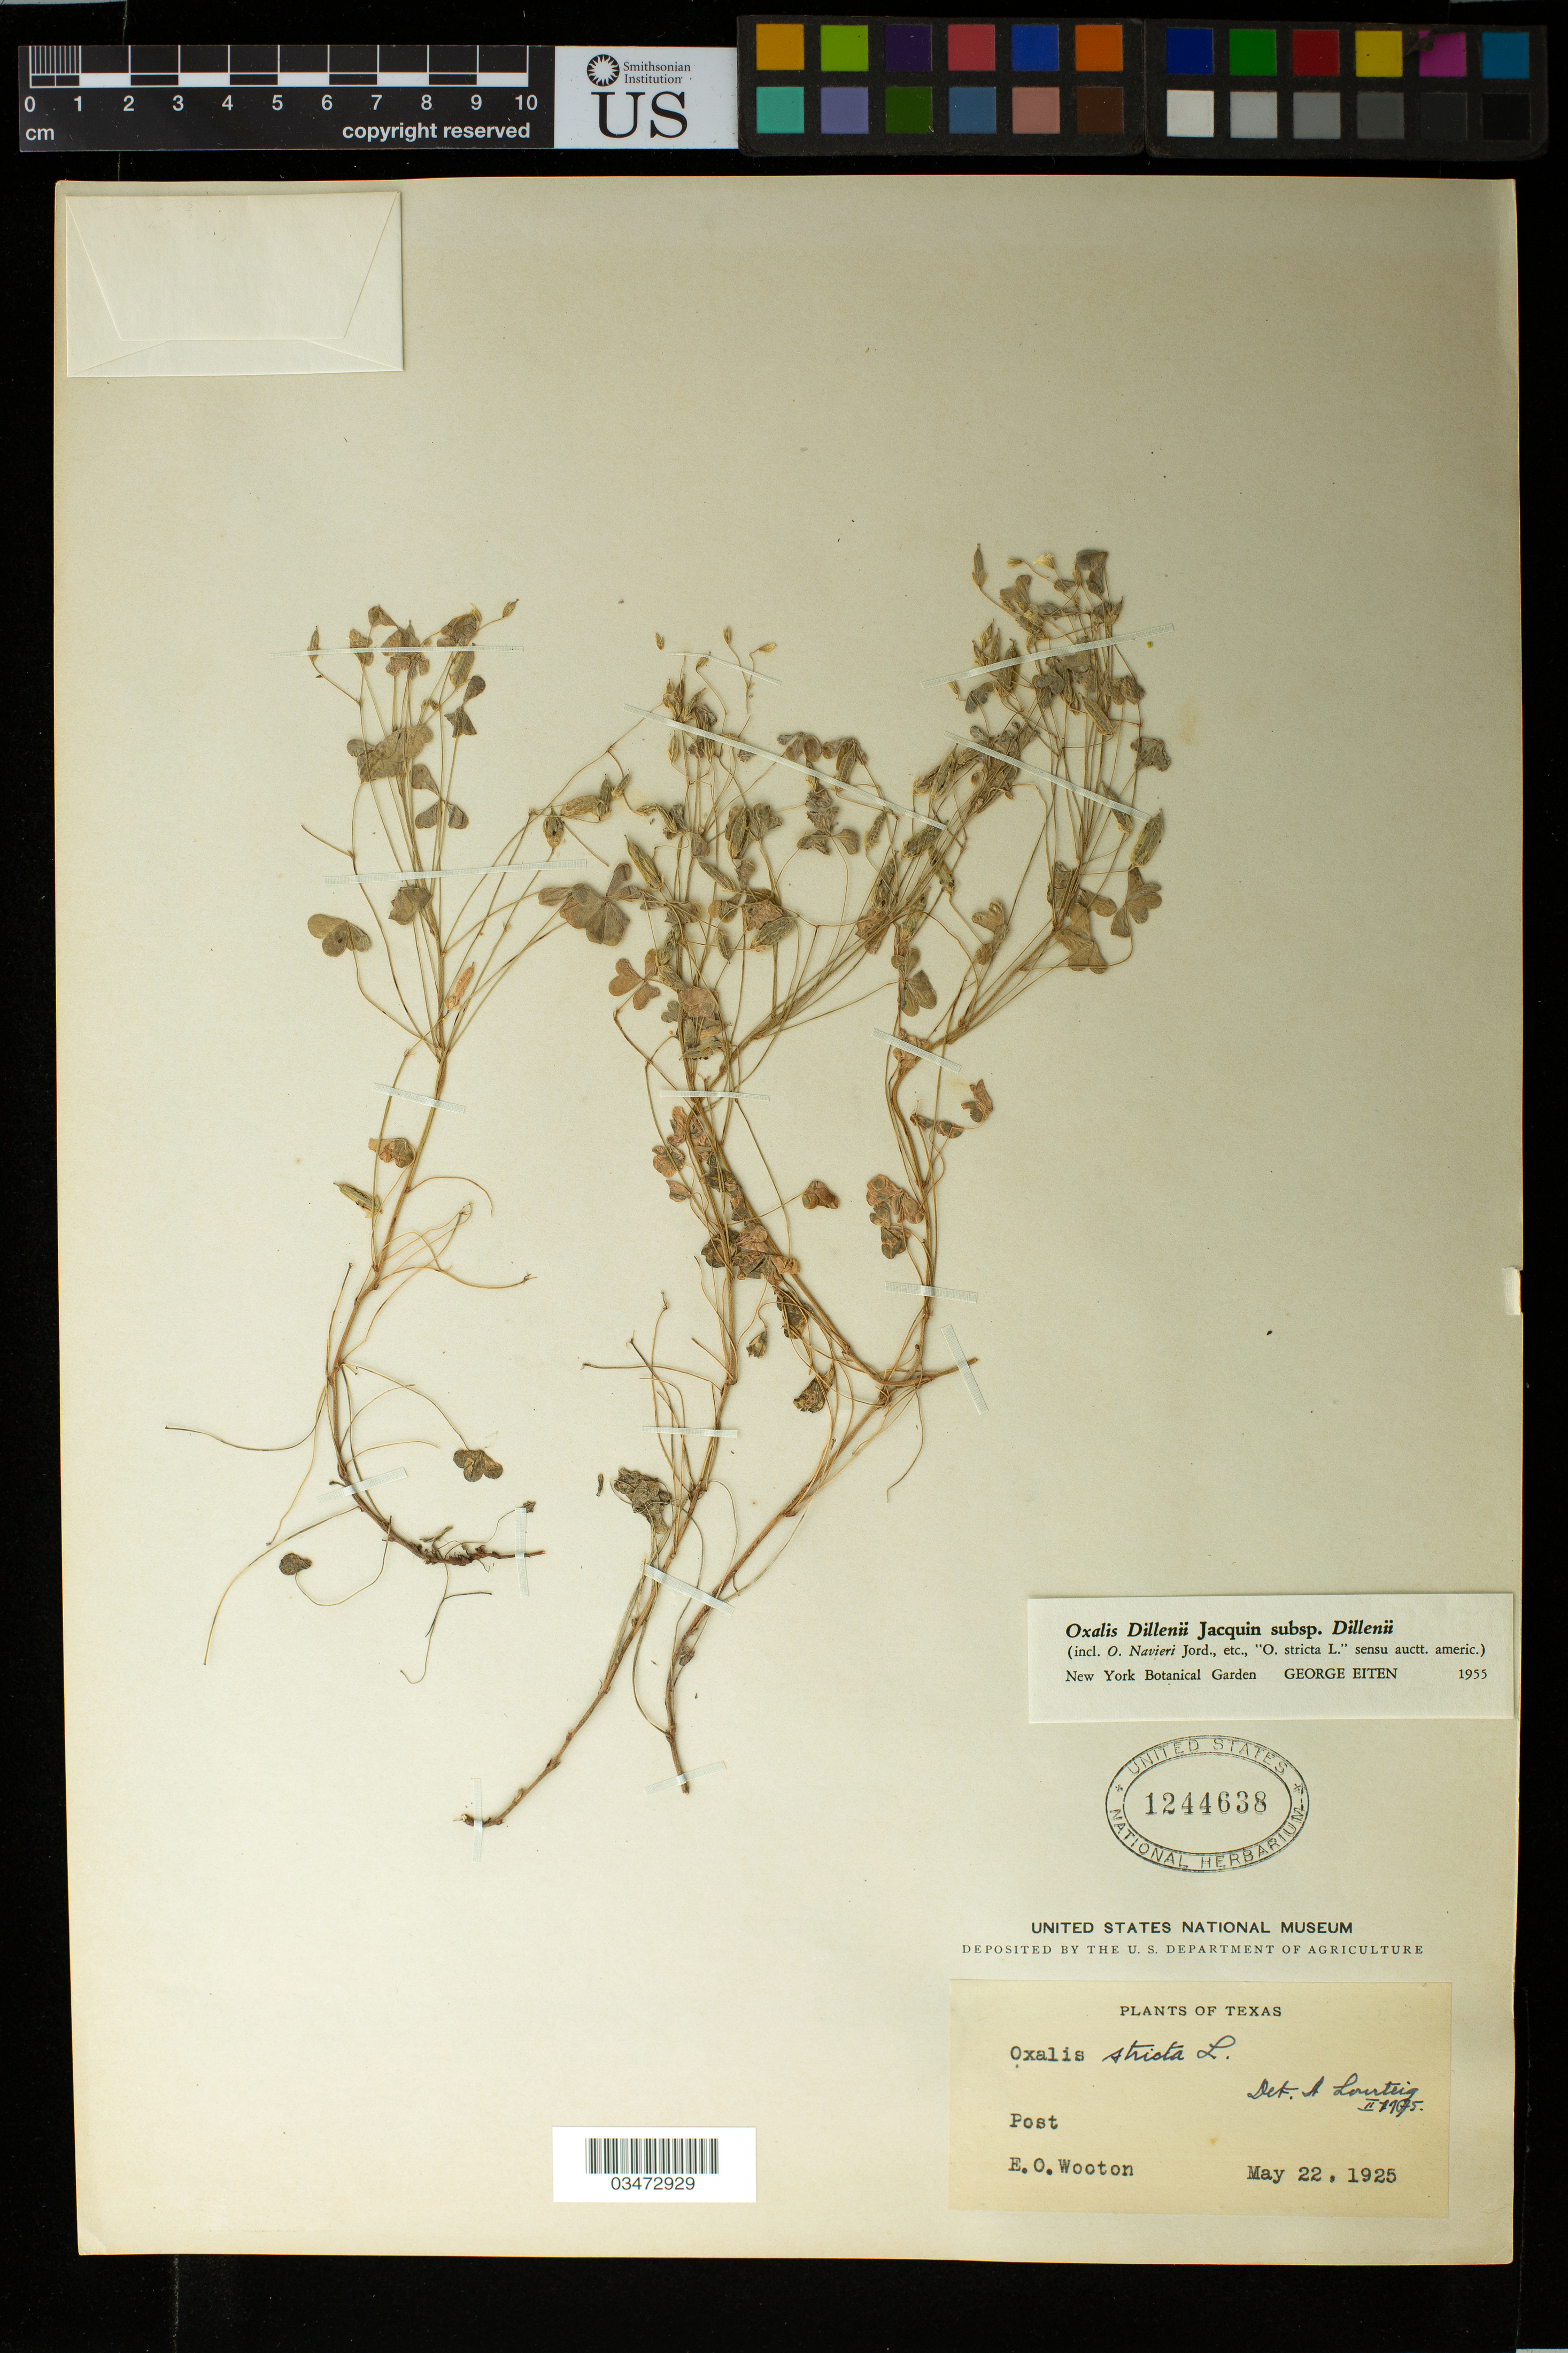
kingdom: Plantae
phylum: Tracheophyta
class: Magnoliopsida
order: Oxalidales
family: Oxalidaceae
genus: Oxalis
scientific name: Oxalis stricta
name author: L.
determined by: Lourteig, A.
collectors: E. O. Wooton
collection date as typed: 22 May 1925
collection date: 1925-05-22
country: United States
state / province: Texas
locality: Post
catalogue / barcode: US 1244638